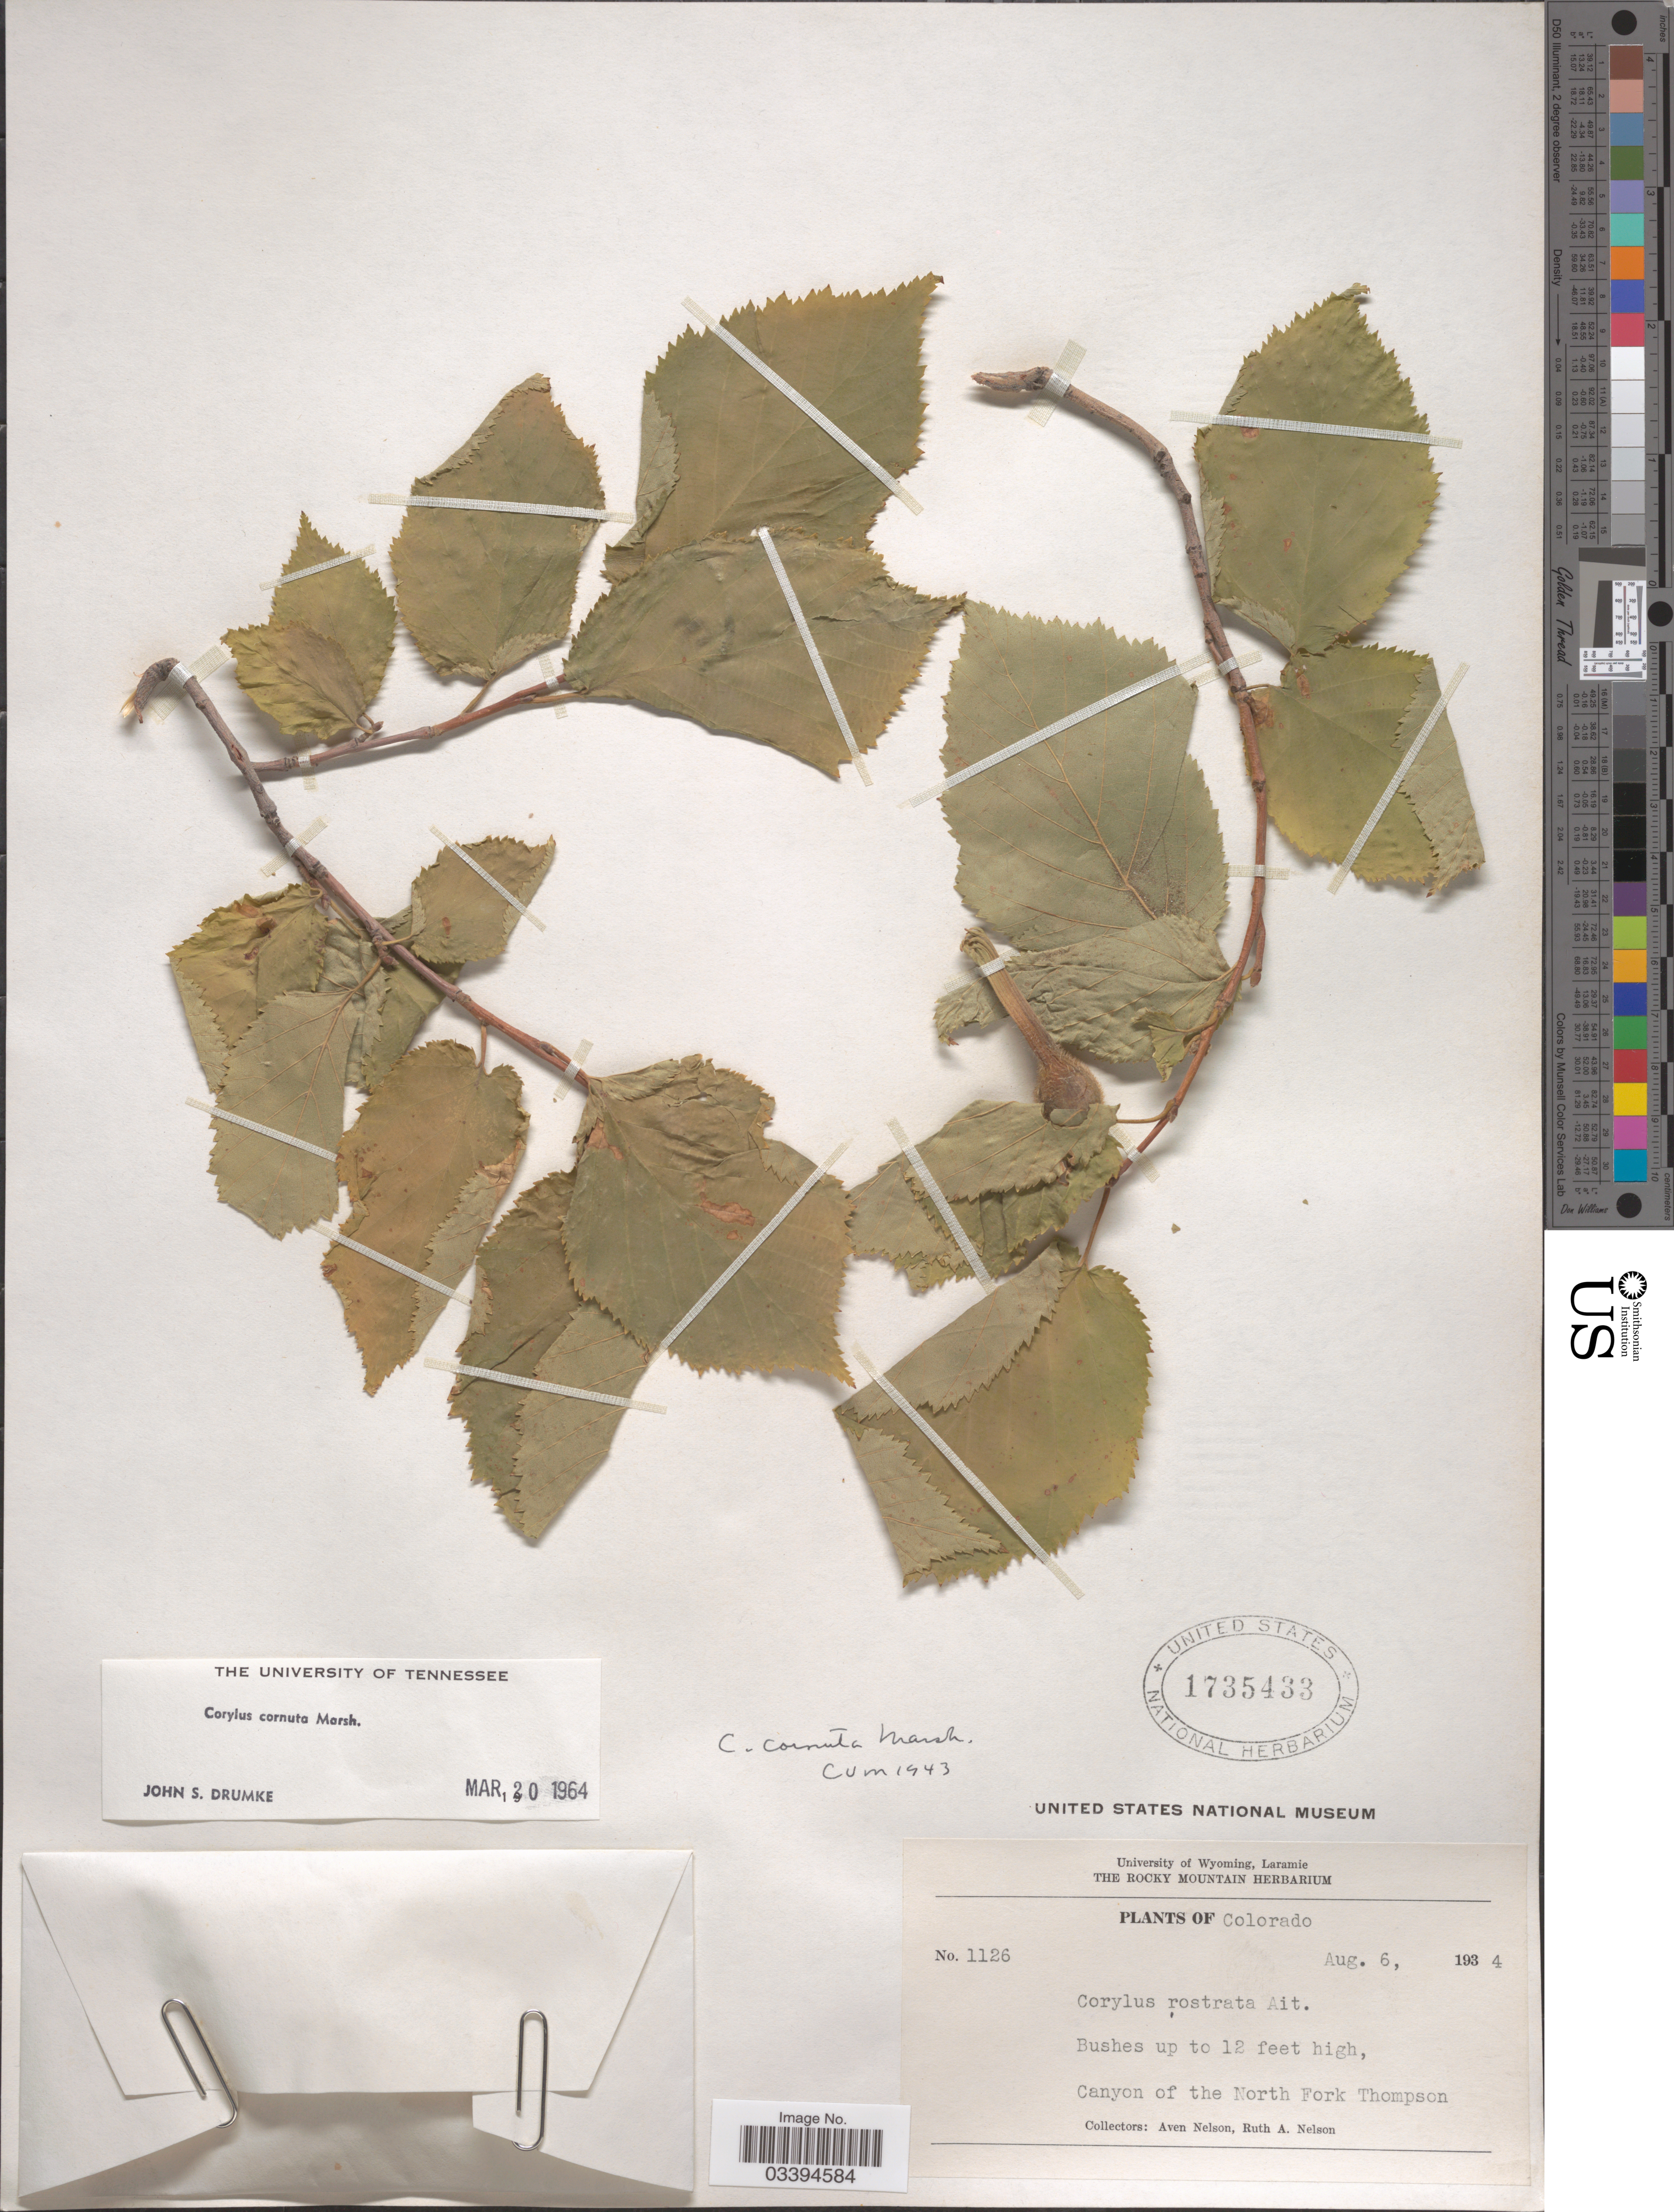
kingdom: Plantae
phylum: Tracheophyta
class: Magnoliopsida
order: Fagales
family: Betulaceae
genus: Corylus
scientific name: Corylus cornuta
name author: Marshall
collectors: A. Nelson & R. A. Nelson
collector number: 1126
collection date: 1934-08-06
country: United States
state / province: Colorado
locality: Canyon of the North Fork Thompson.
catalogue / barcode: US 1735433